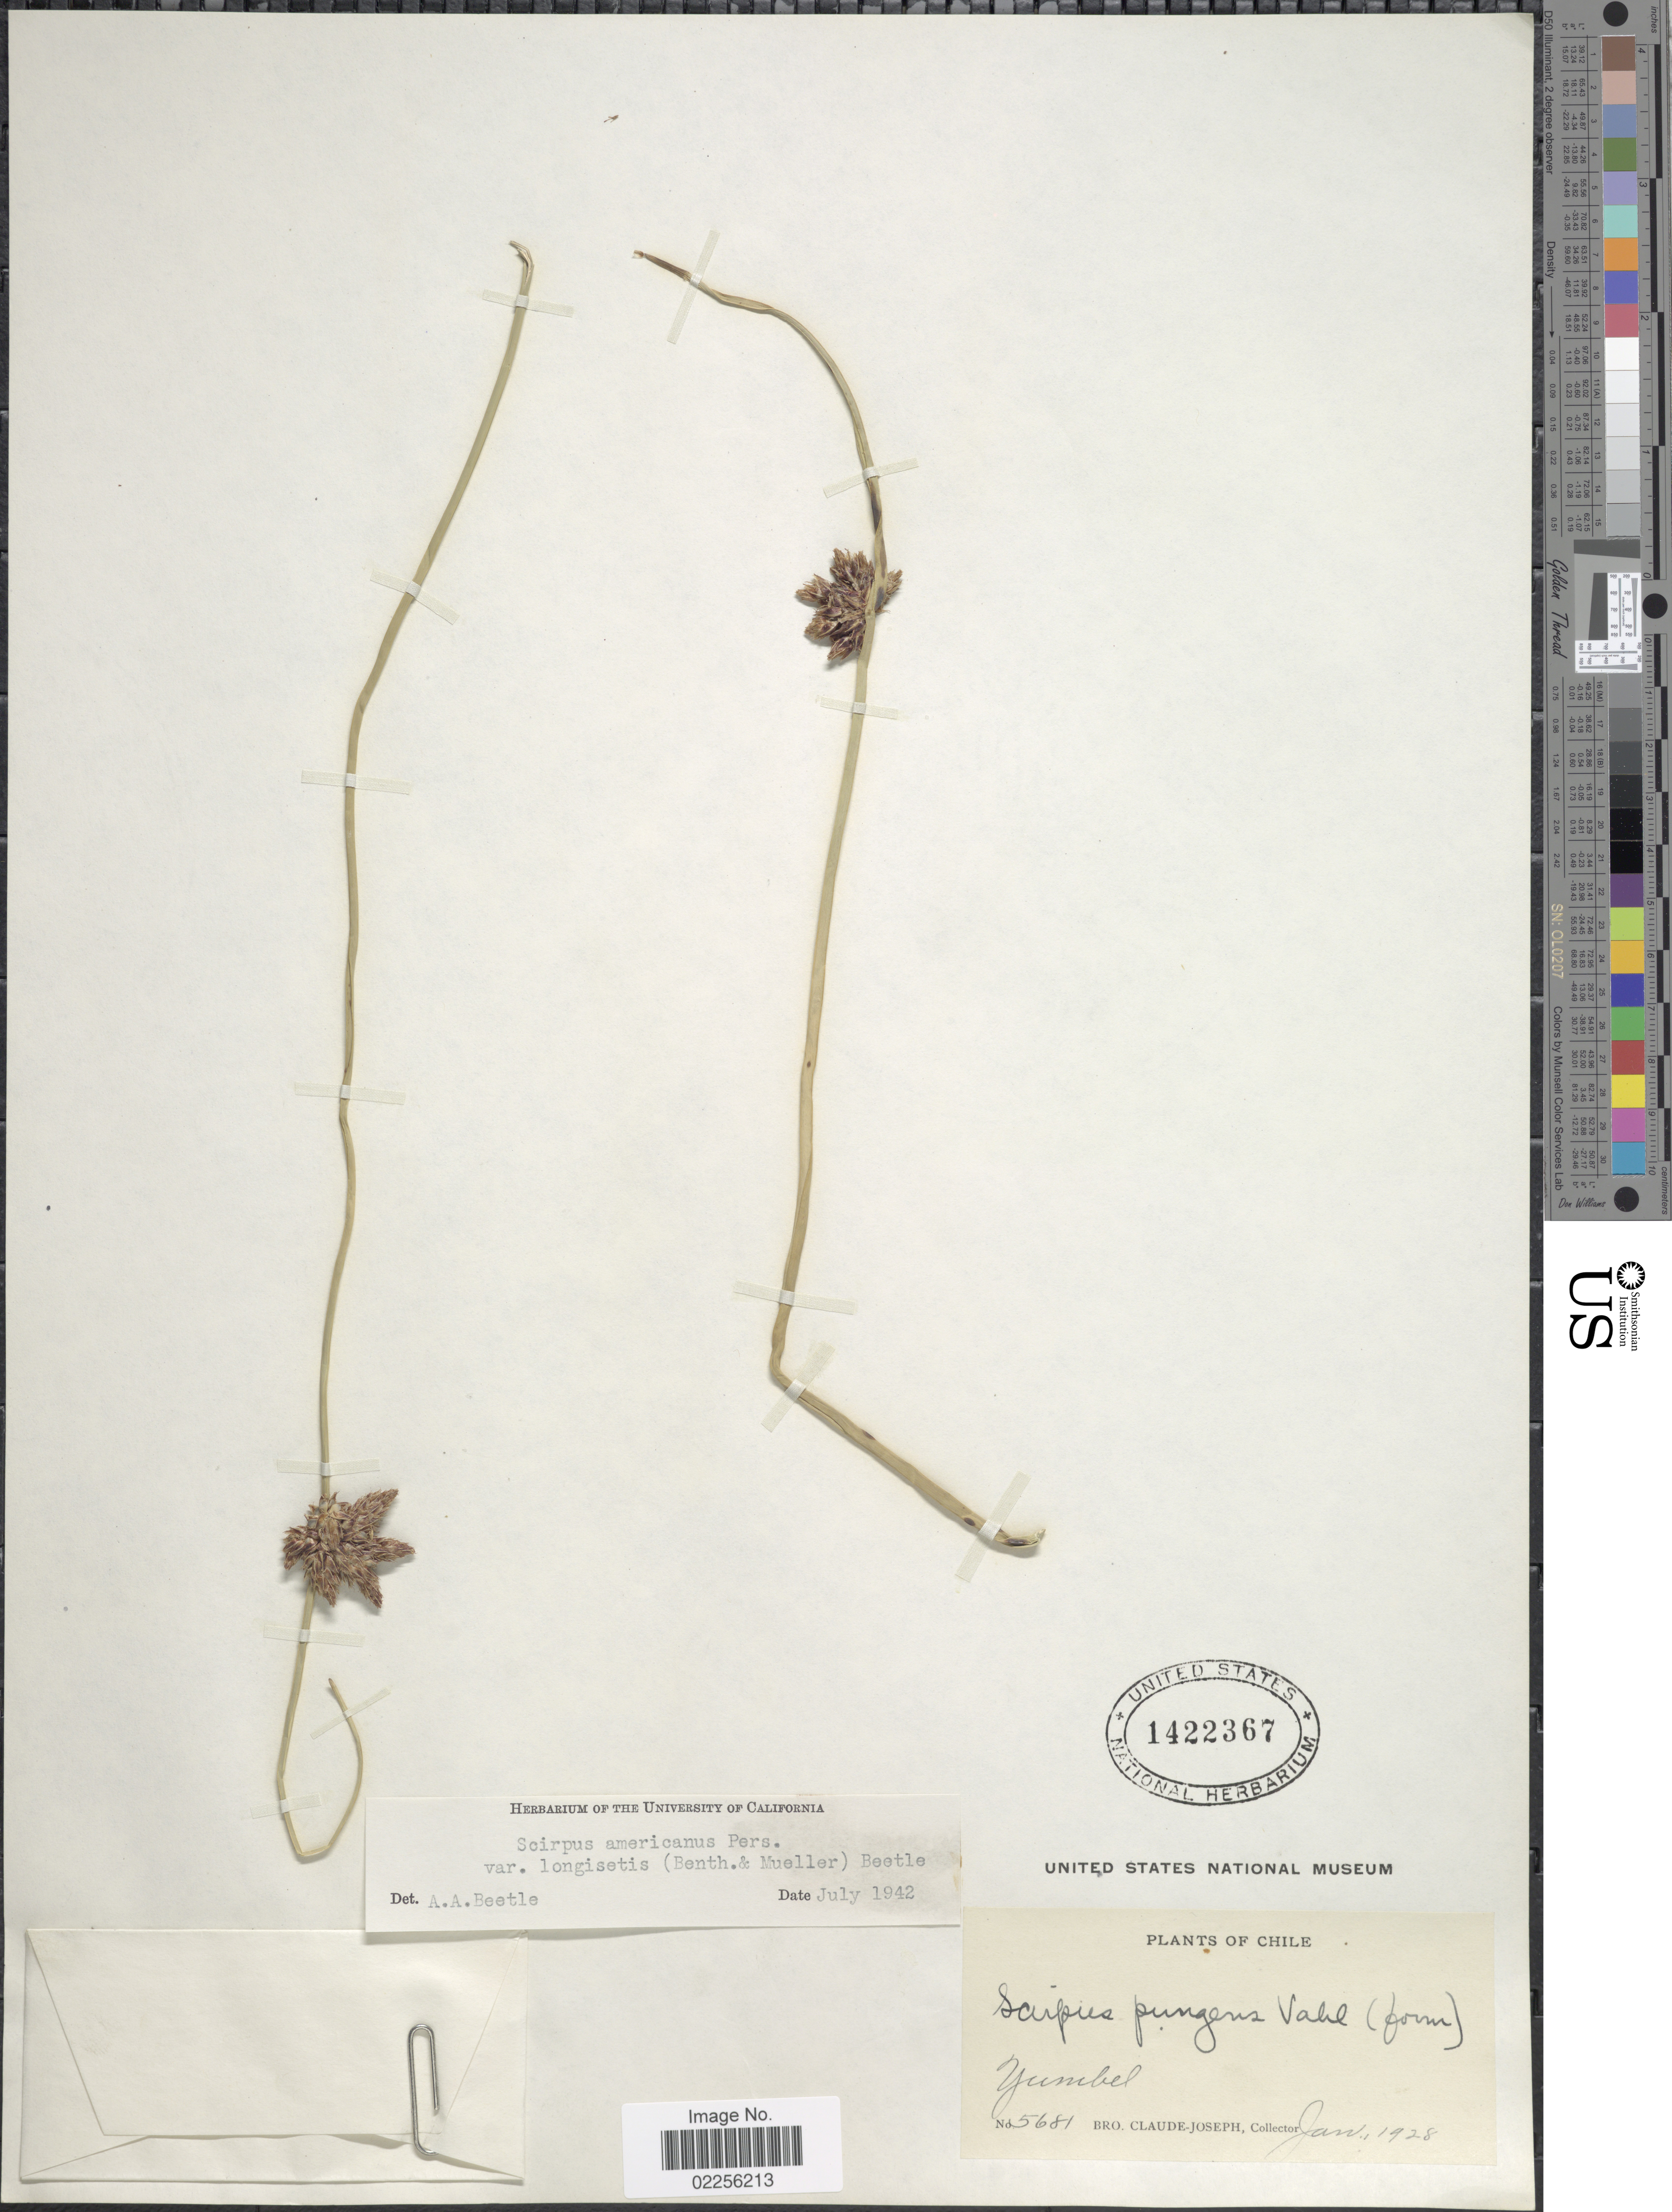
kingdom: Plantae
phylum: Tracheophyta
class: Liliopsida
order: Poales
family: Cyperaceae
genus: Schoenoplectus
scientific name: Schoenoplectus pungens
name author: (Vahl) Palla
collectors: Bro. Claude-Joseph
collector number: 5681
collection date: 1928-01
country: Chile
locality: Yumbel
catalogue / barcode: US 1422367